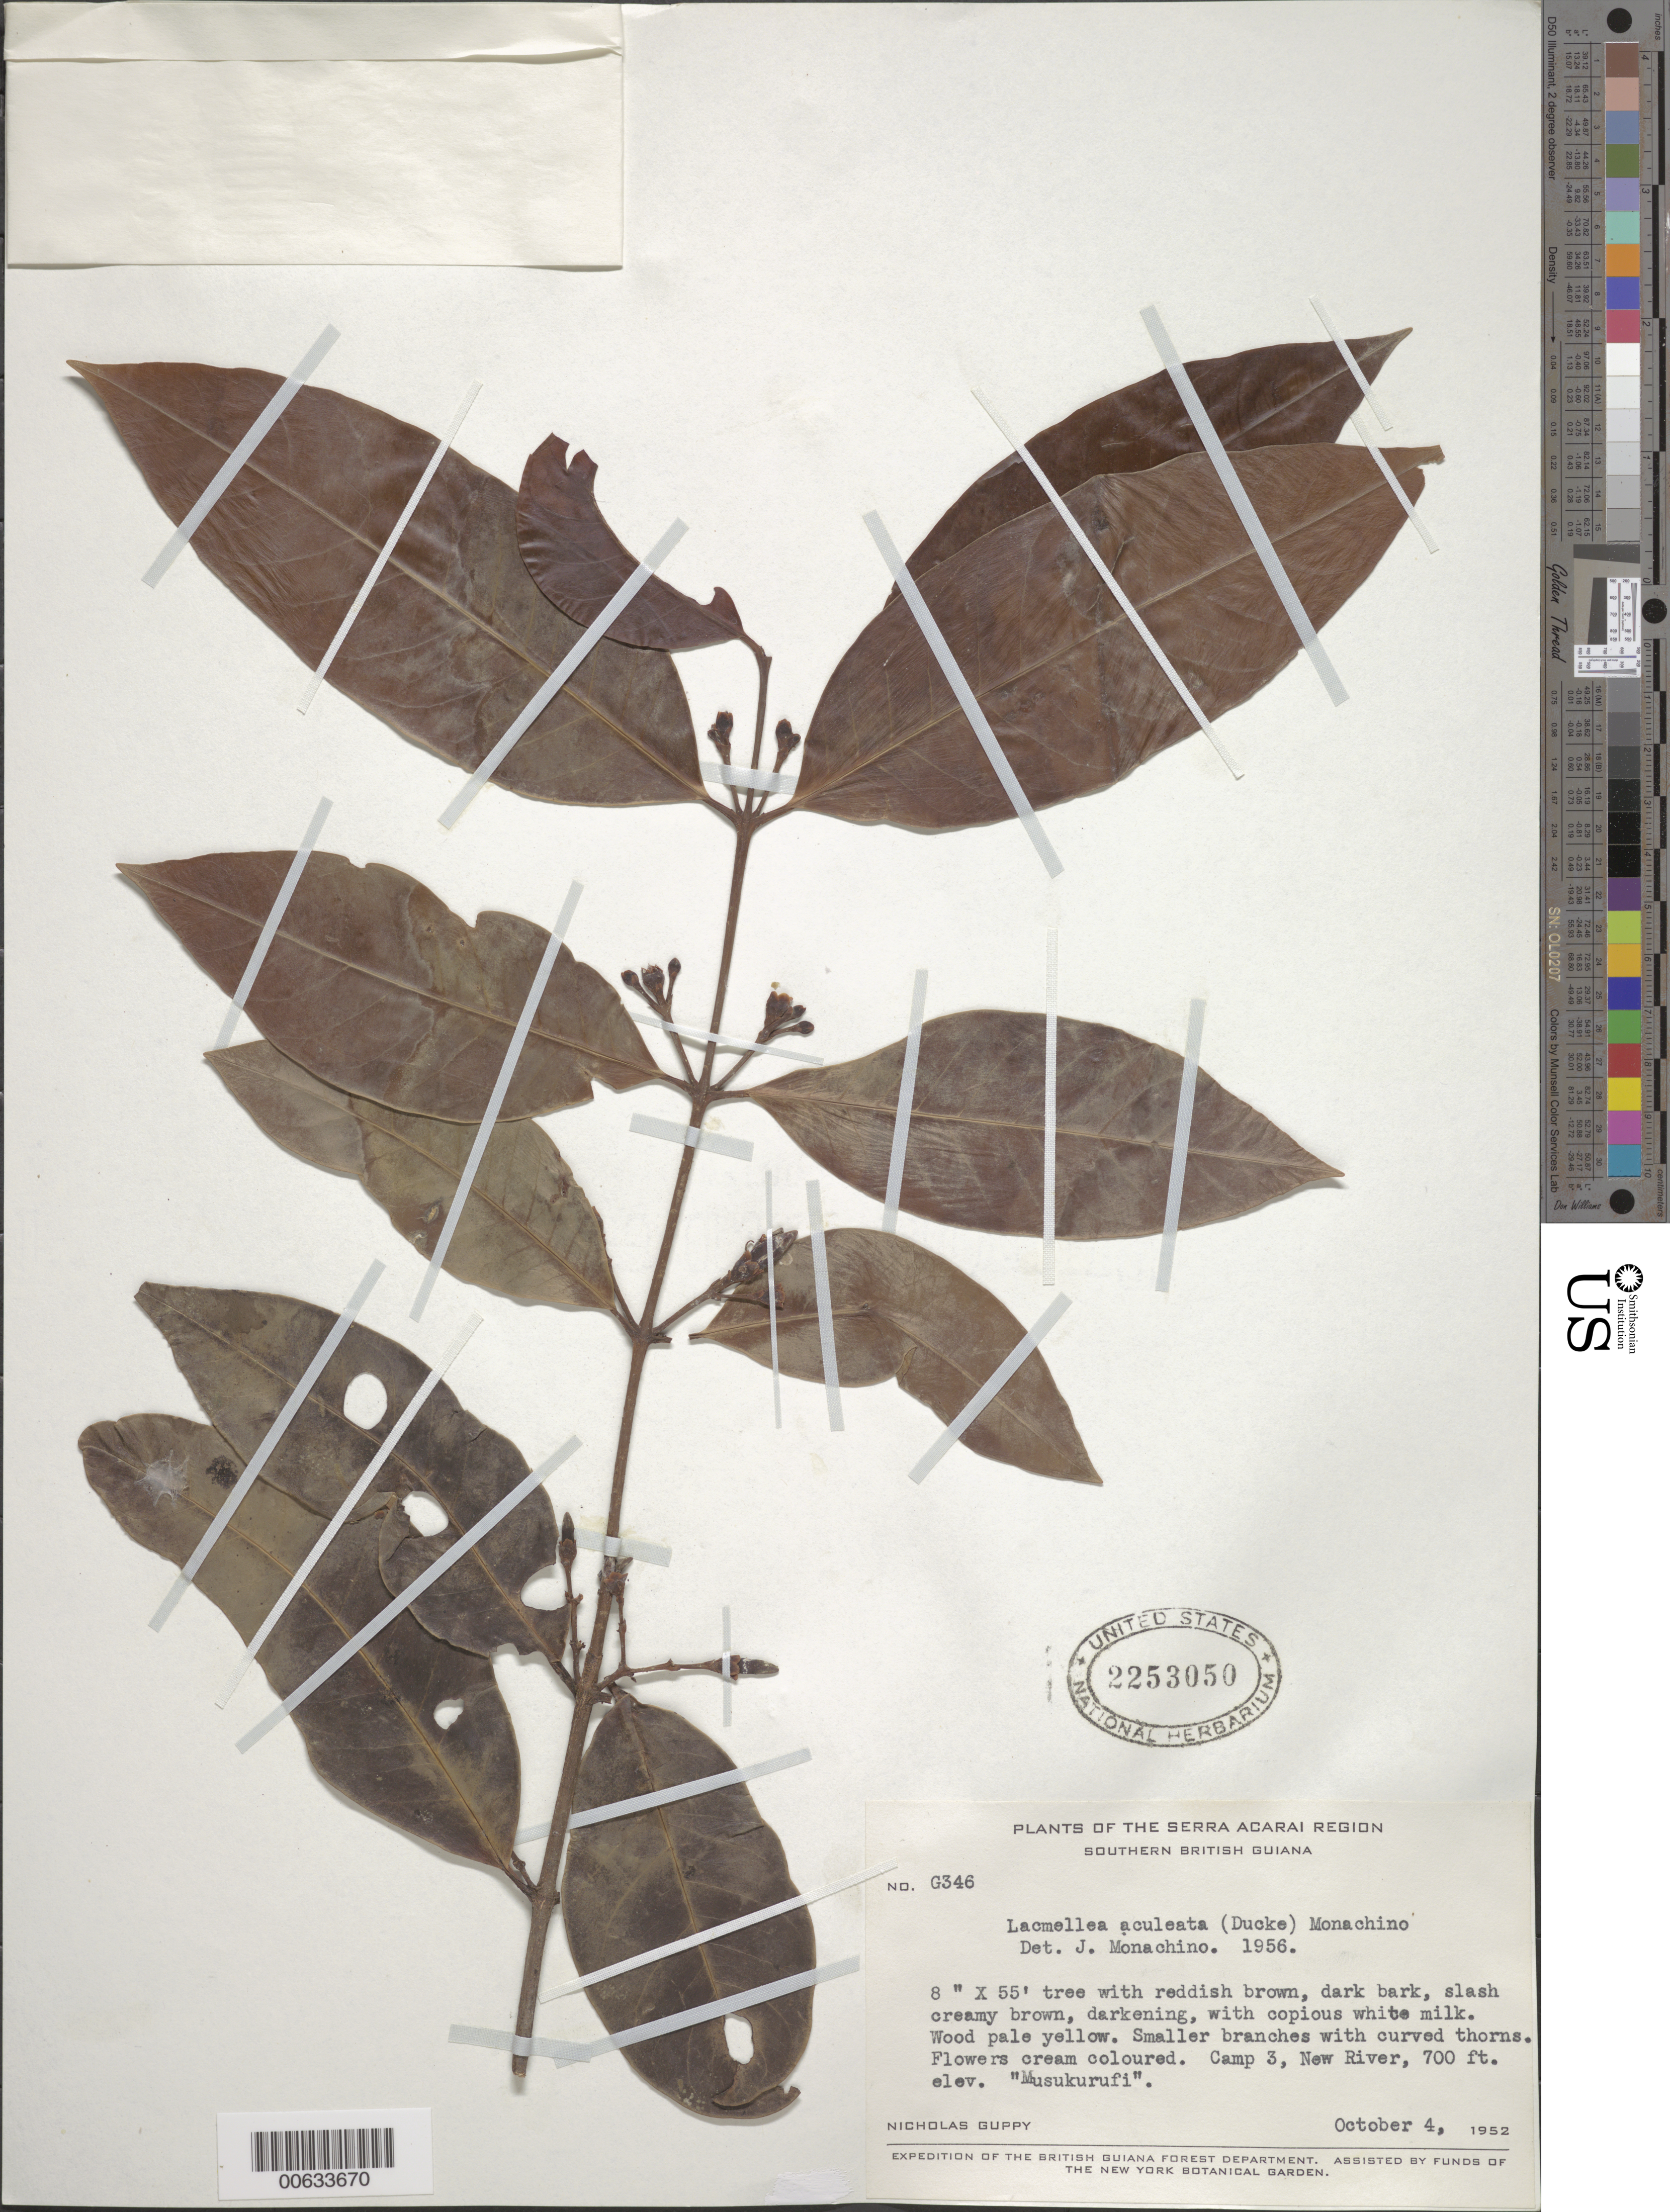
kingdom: Plantae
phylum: Tracheophyta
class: Magnoliopsida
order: Gentianales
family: Apocynaceae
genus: Lacmellea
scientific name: Lacmellea aculeata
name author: (Ducke) Monach.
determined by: Monachino, J. V.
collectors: N. Guppy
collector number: G 346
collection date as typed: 4-Oct-52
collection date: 1952-10-04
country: Guyana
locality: New River, camp 3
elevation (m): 213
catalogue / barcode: US 2253050